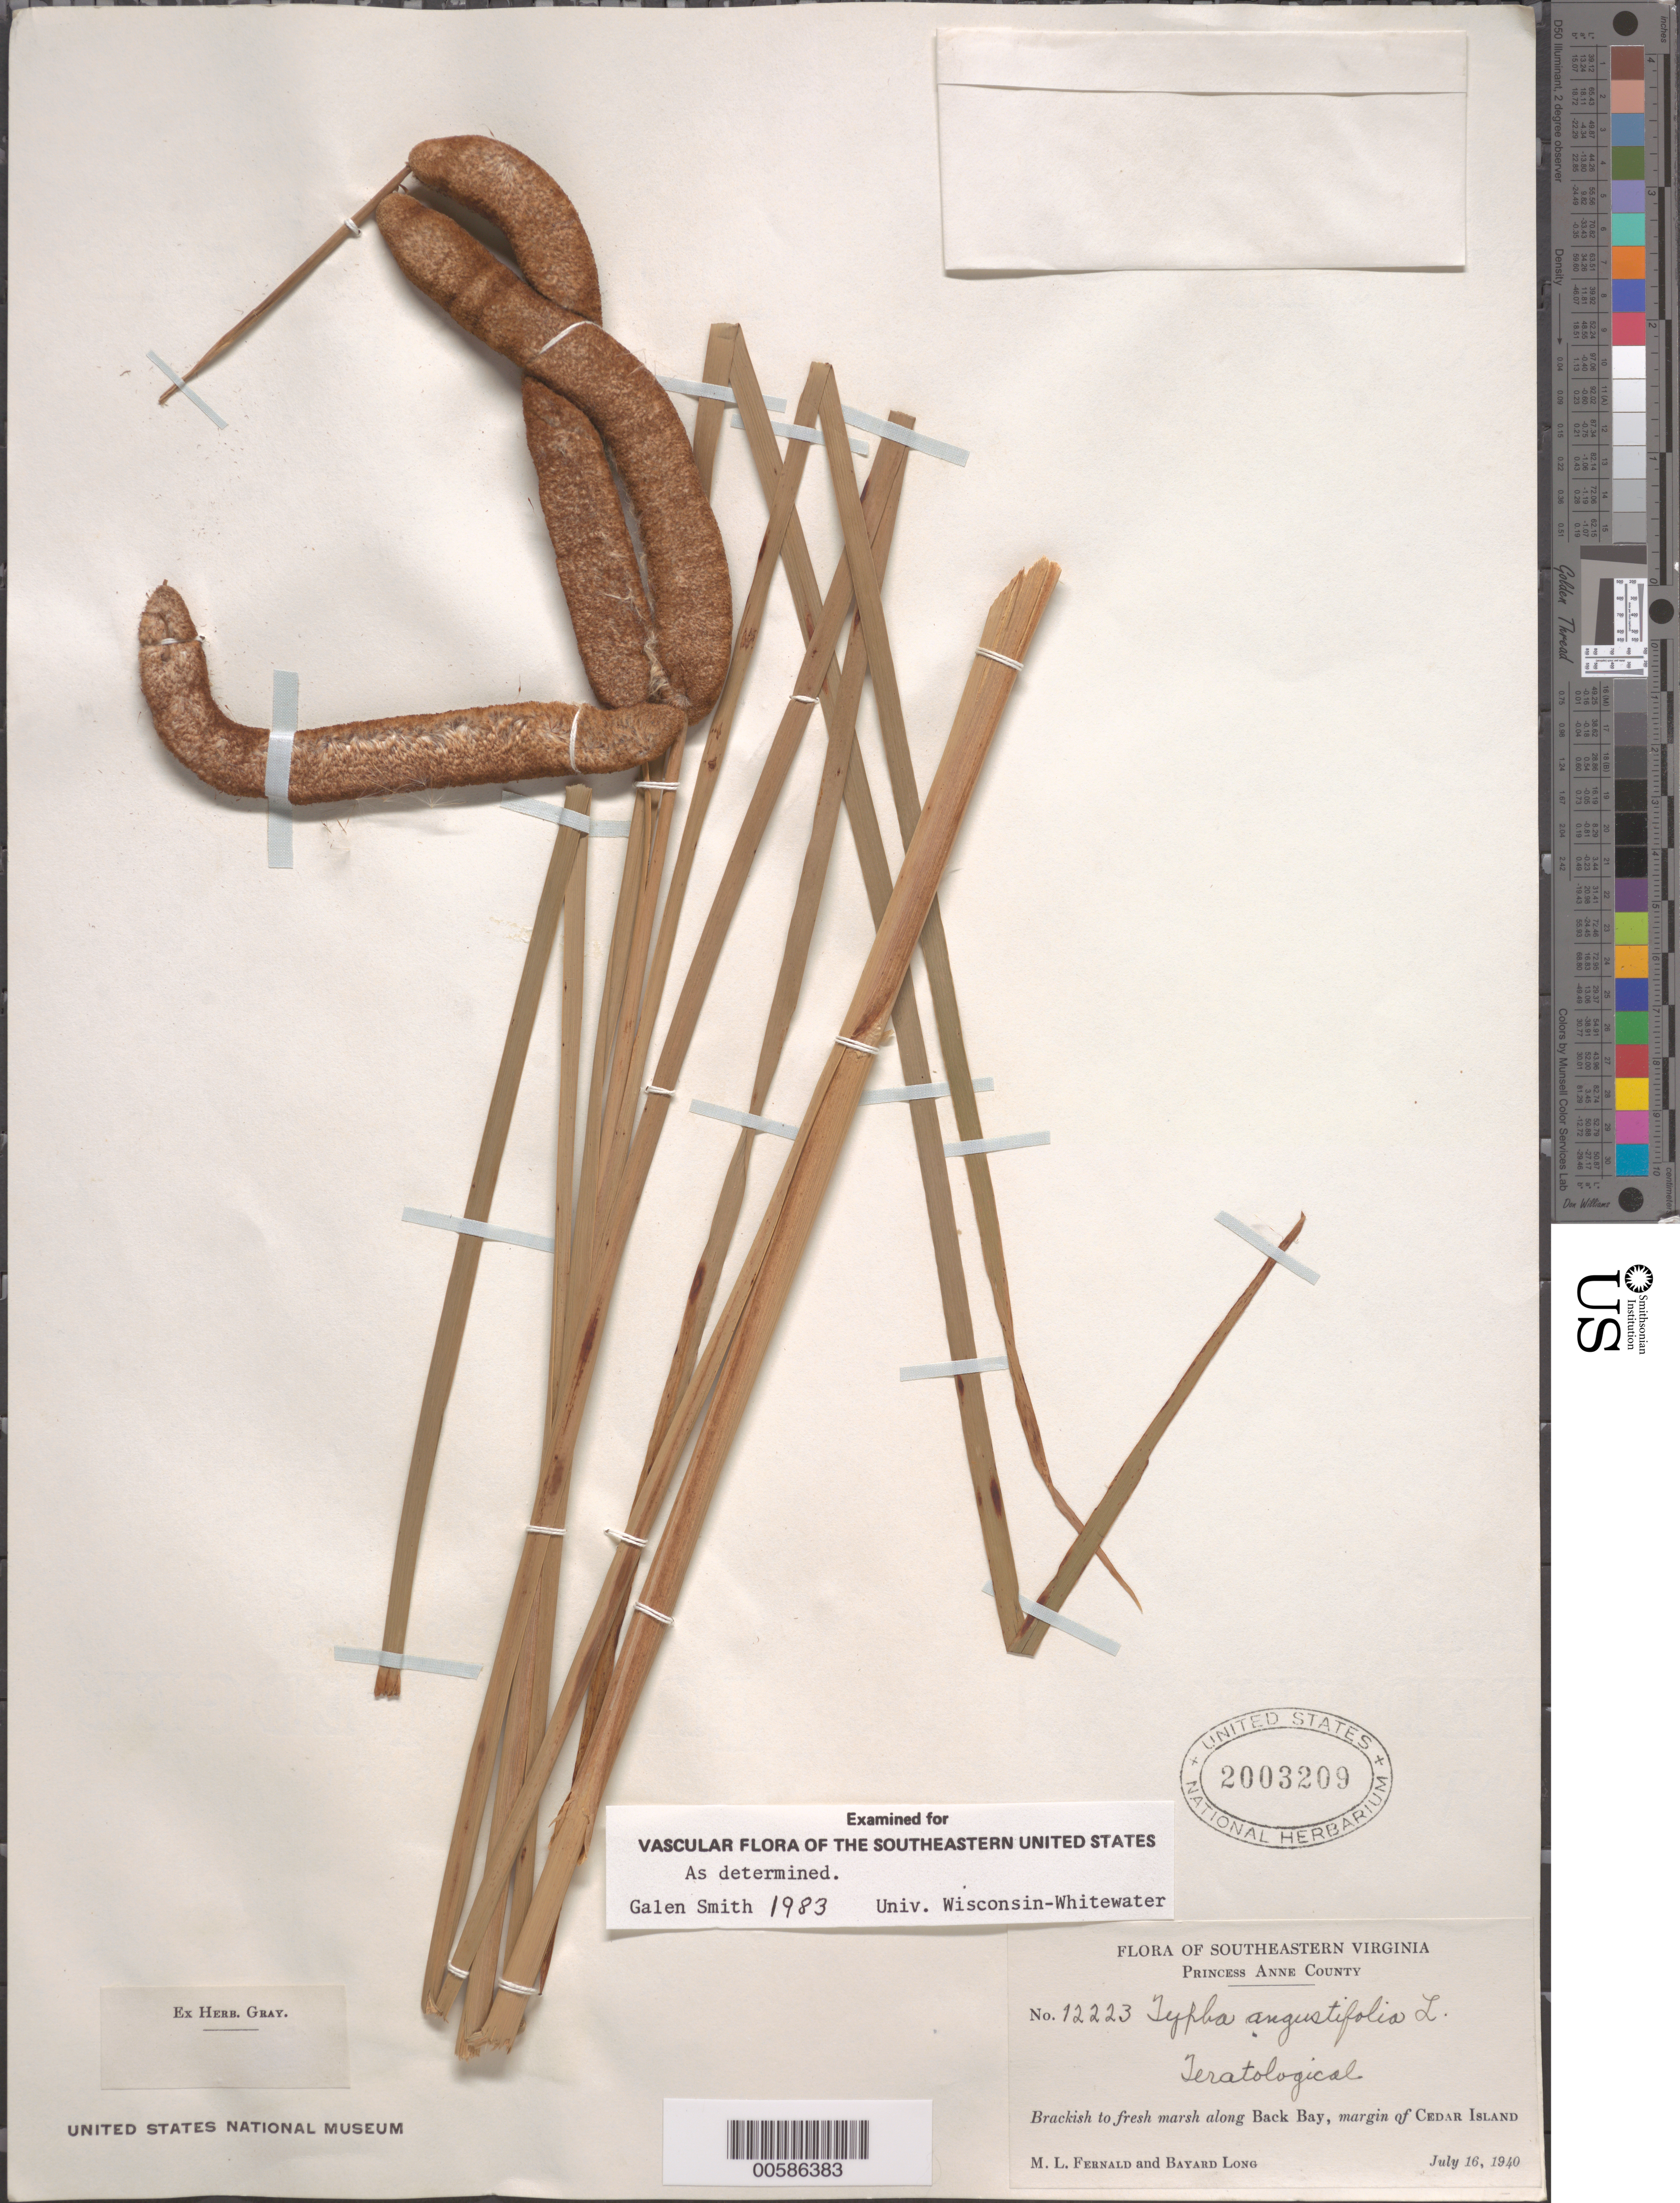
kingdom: Plantae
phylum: Tracheophyta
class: Liliopsida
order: Poales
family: Typhaceae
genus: Typha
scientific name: Typha angustifolia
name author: L.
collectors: M. L. Fernald & B. Long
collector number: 12223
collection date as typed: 16 Jul 1940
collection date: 1940-07-16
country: United States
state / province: Virginia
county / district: City of Virginia Beach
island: Cedar Island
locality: Princess Anne County, along Back Bay. [Princess Anne County is now part of City of Virginia Beach.]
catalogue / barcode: US 2003209